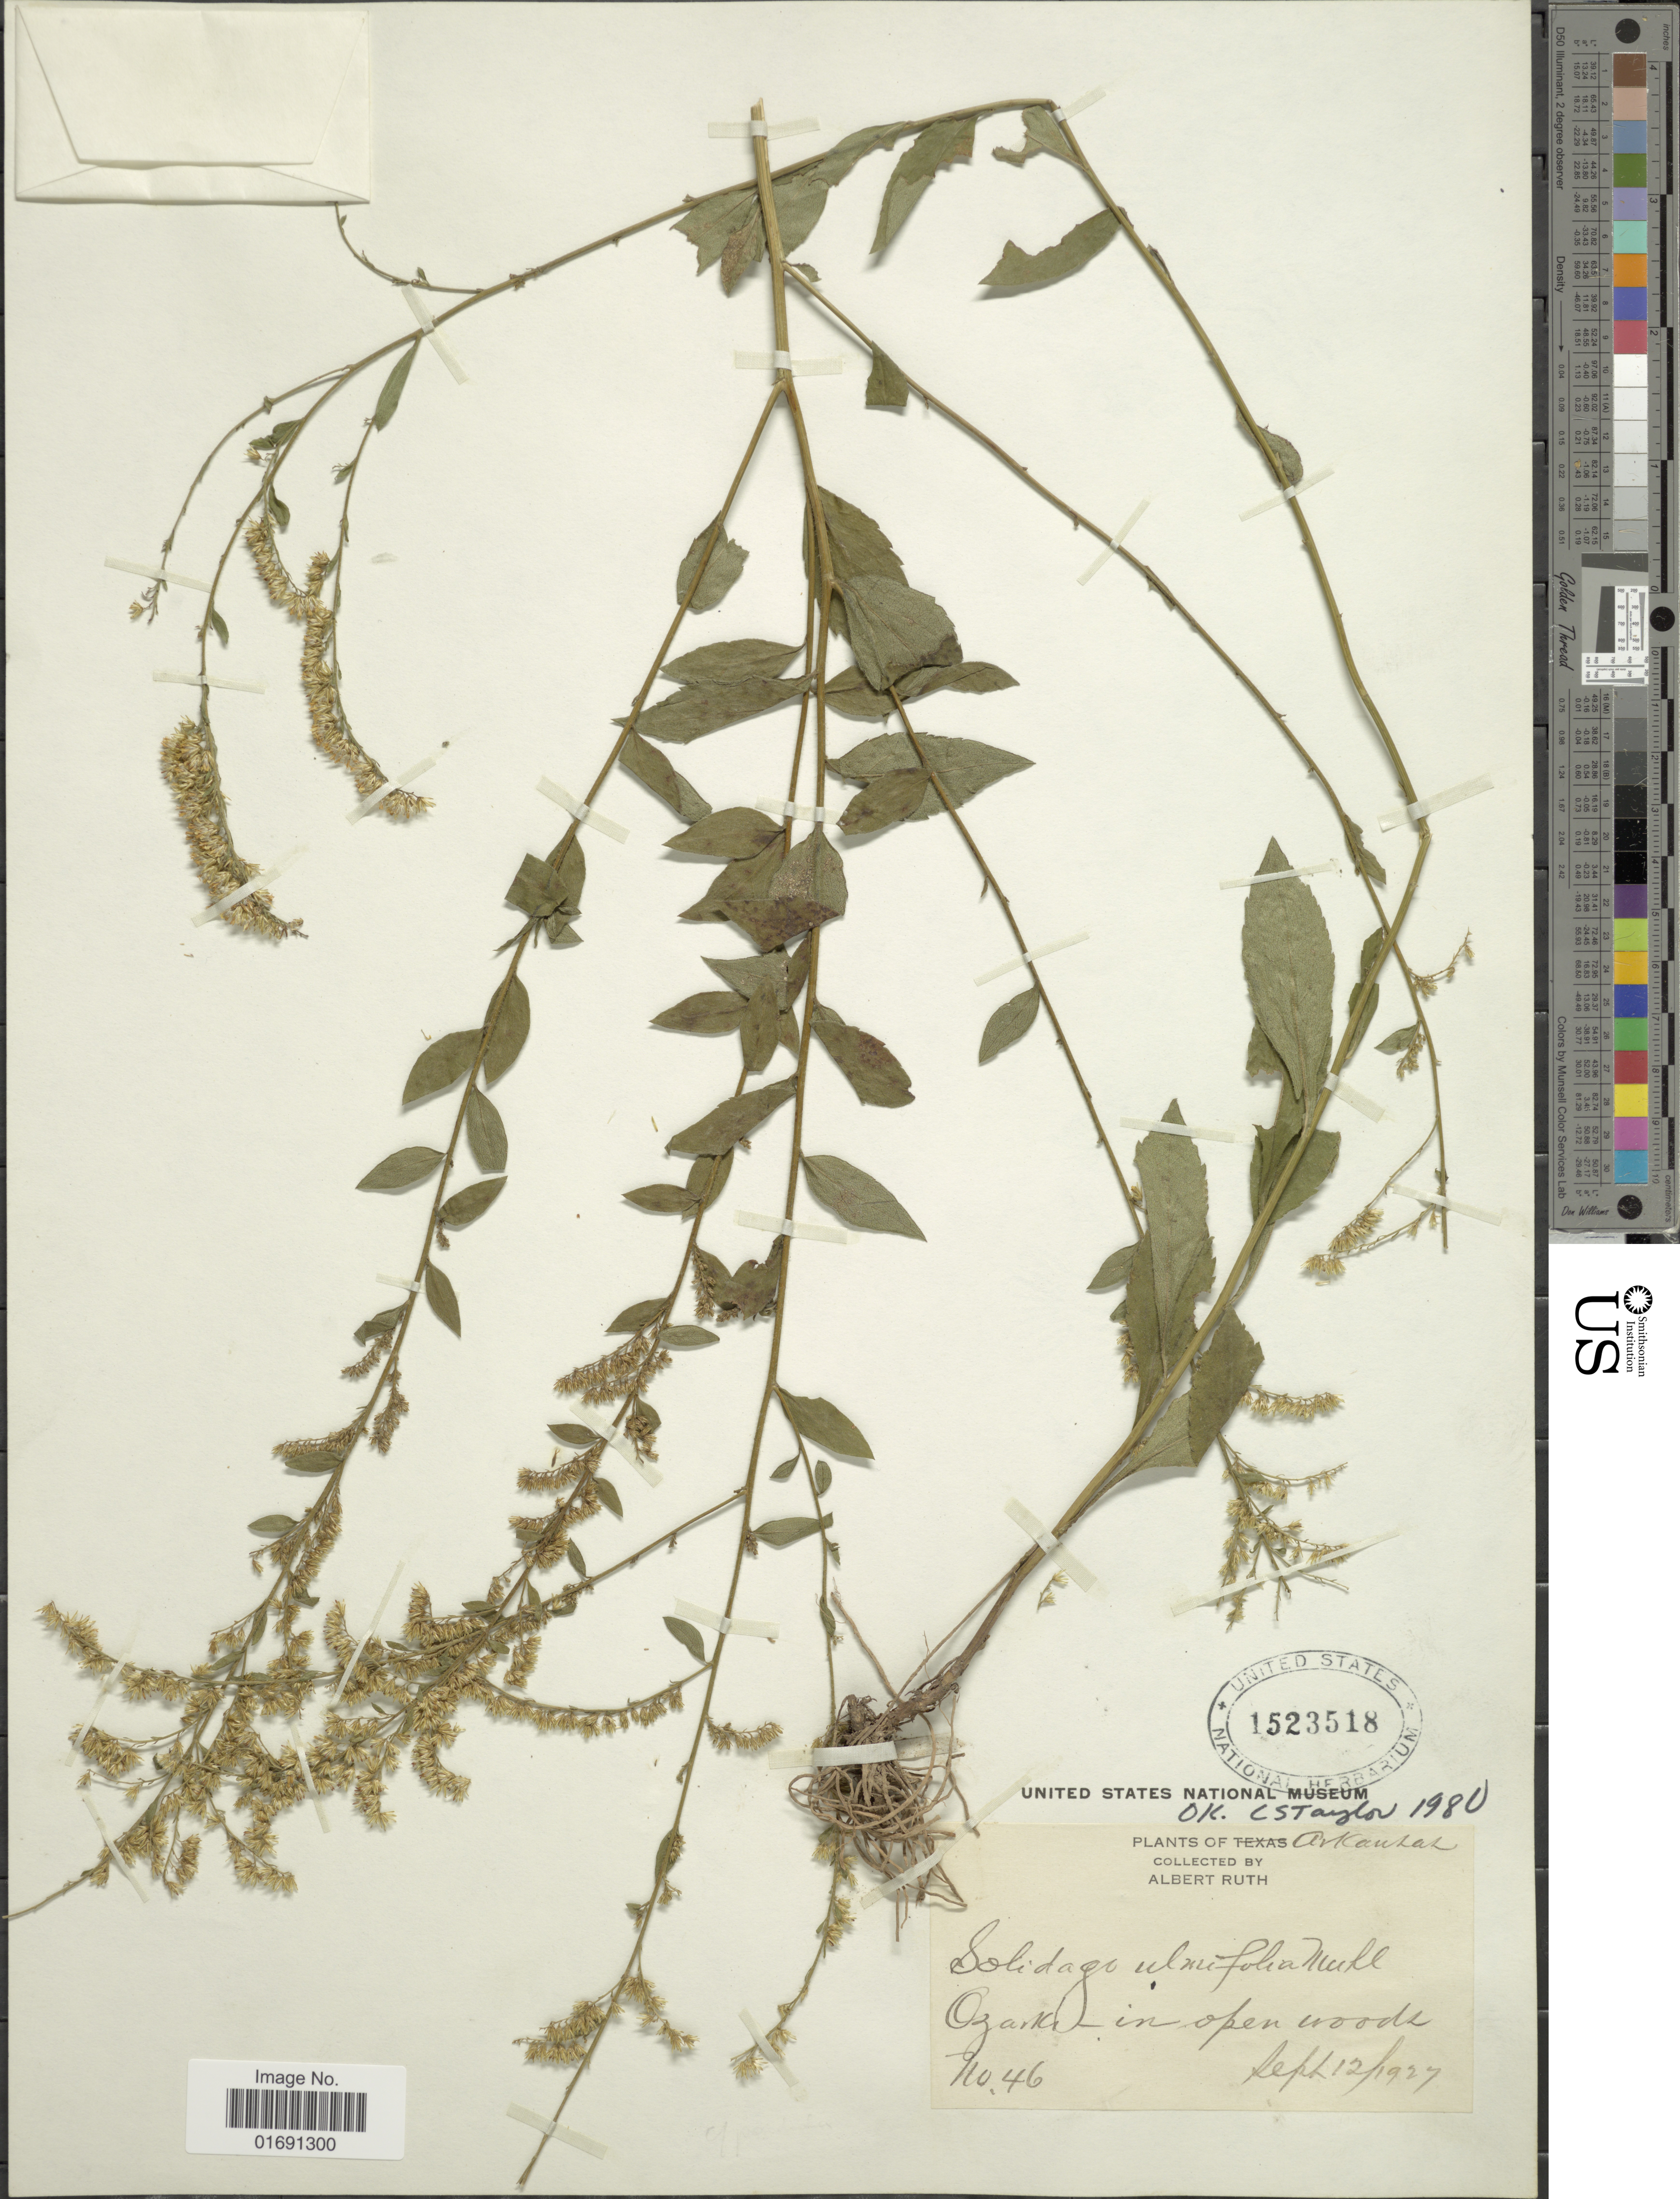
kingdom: Plantae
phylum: Tracheophyta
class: Magnoliopsida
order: Asterales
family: Asteraceae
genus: Solidago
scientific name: Solidago ulmifolia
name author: Muhl. ex Willd.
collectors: A. Ruth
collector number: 46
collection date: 1927-09-12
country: United States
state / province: Arkansas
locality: Ozark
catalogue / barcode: US 1523518